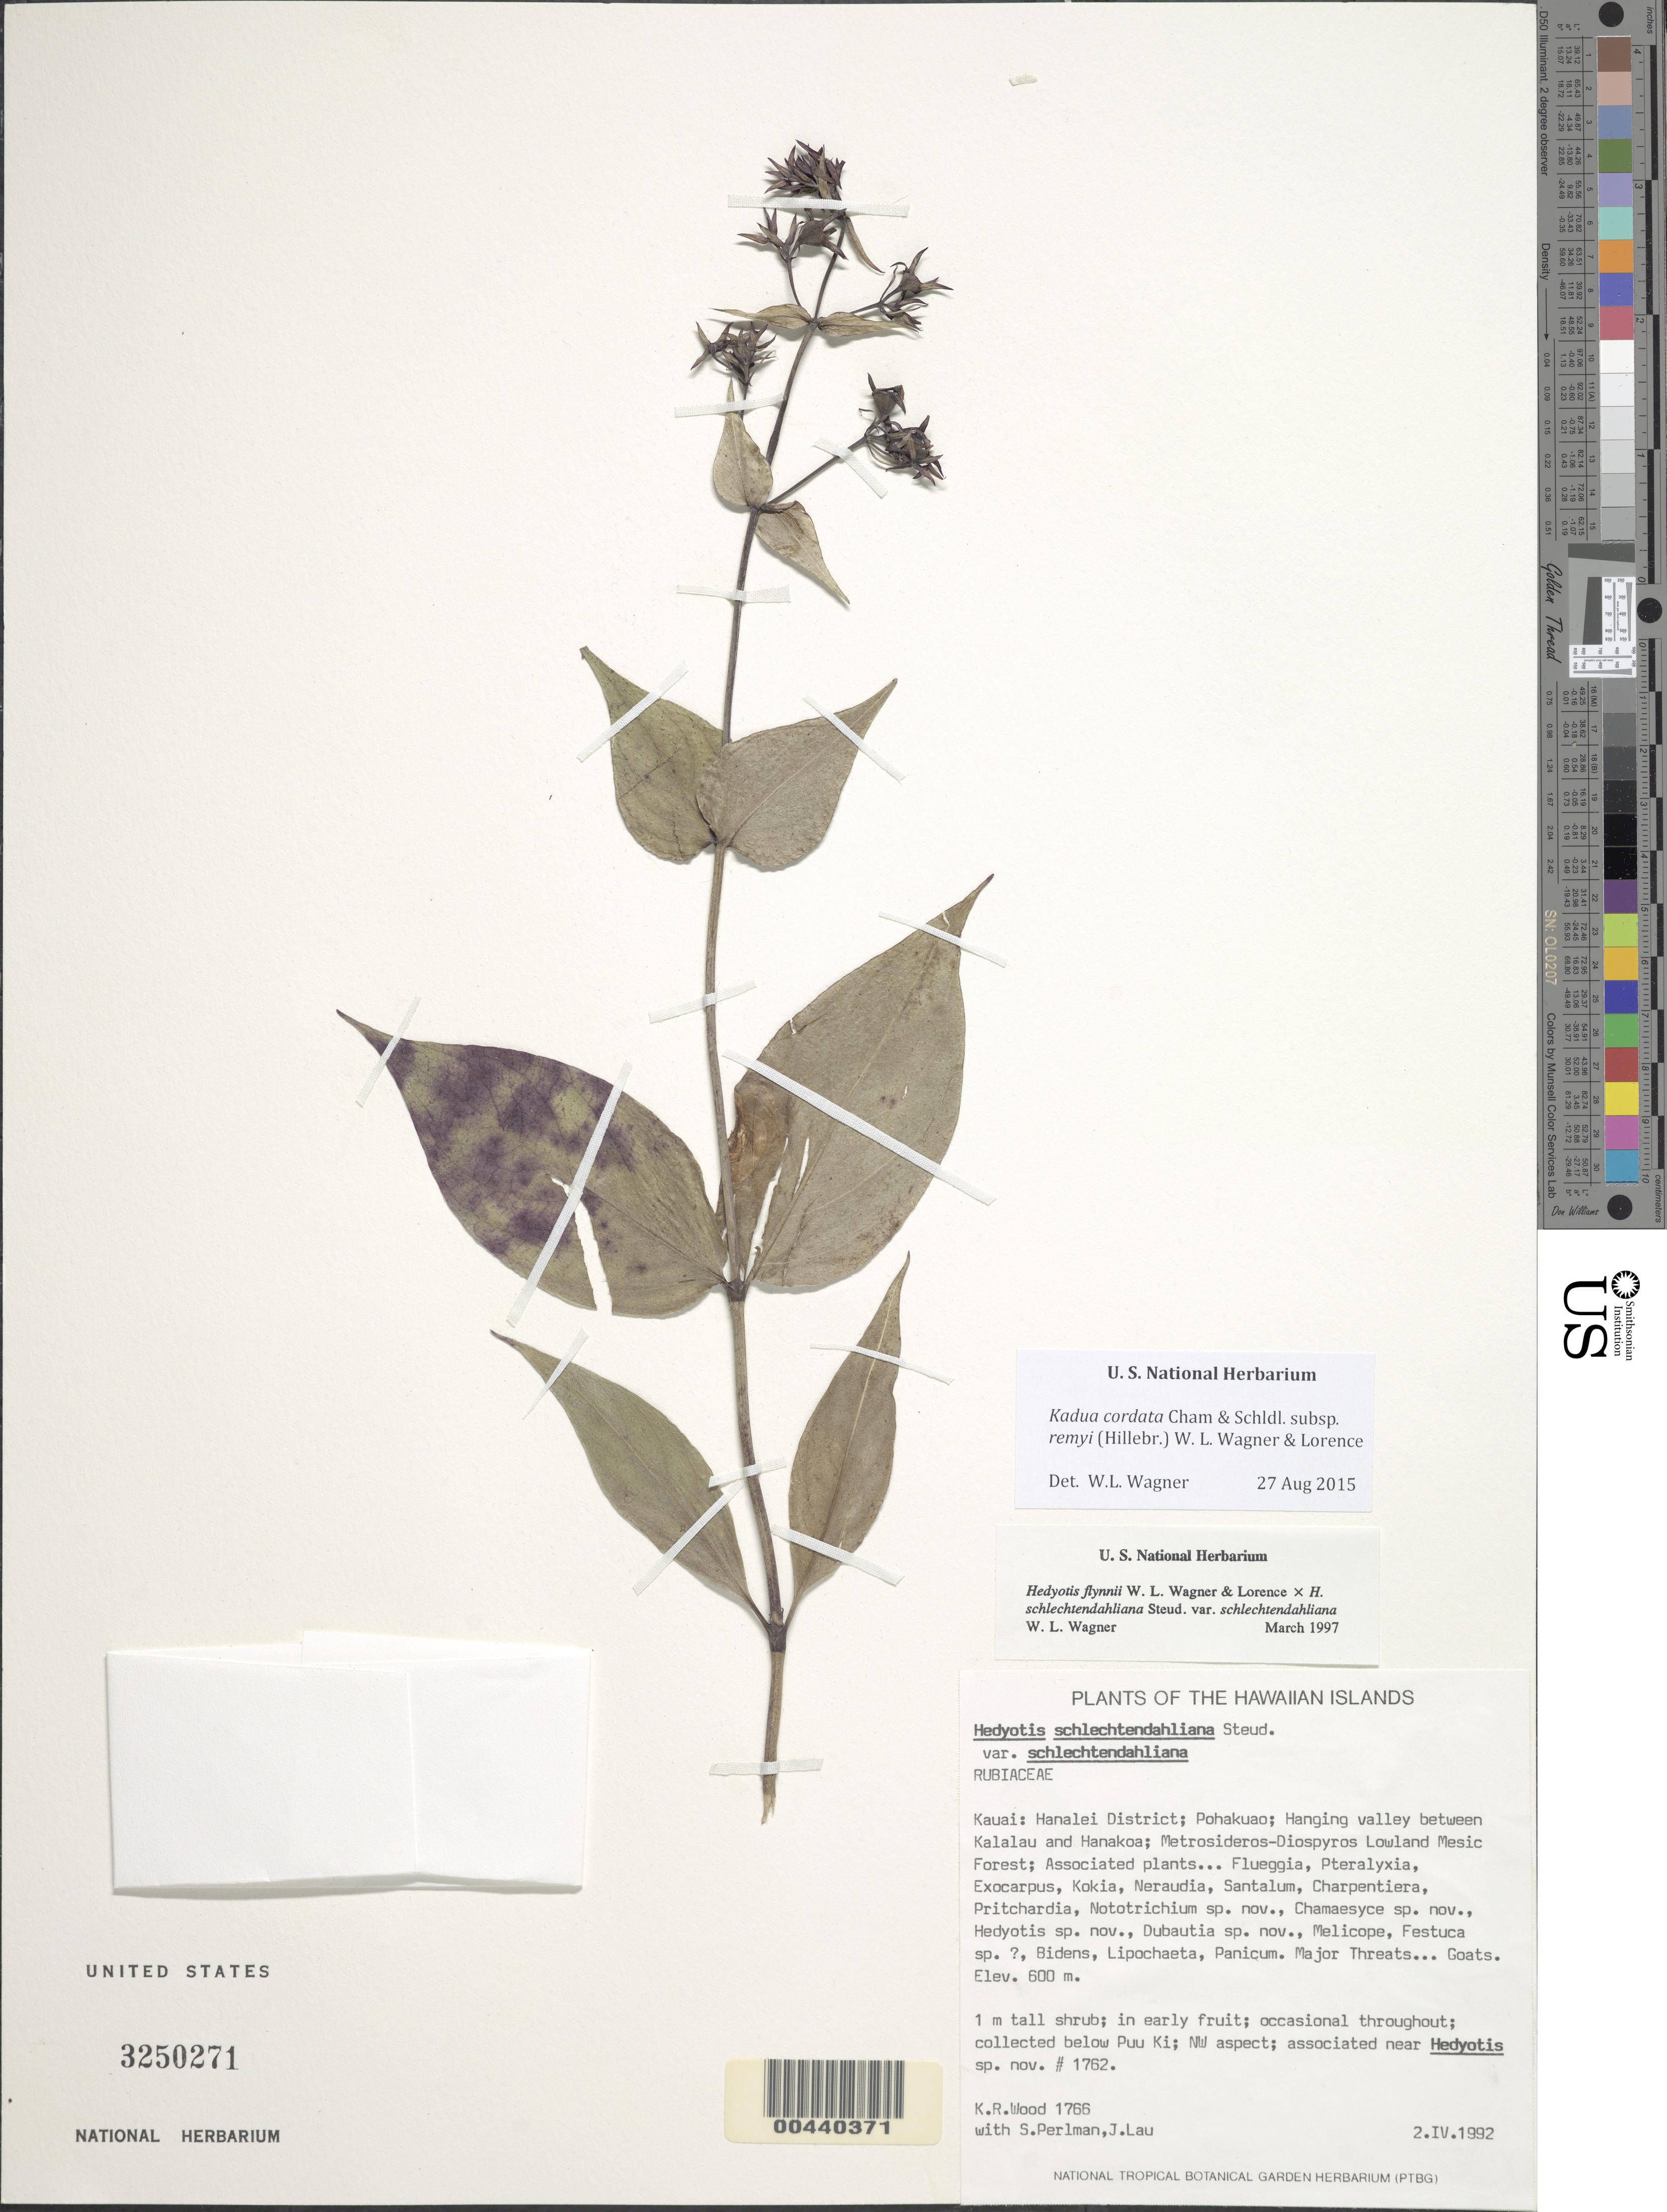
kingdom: Plantae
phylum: Tracheophyta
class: Magnoliopsida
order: Gentianales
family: Rubiaceae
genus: Kadua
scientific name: Kadua flynnii x K. cordata Cham. & Schltdl. subsp. cordata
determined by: Wagner, W. L., (BOT), Smithsonian Institution - National Museum of Natural History (UNITED STATES)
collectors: K. R. Wood, S. P. Perlman & J. Lau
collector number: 1766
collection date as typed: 2 Apr 1992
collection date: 1992-04-02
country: United States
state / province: Hawaii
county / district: Kauai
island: Kaua'i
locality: Hanalei District; Pohakuao; Hanging valley between Kalalau and Hanakoa; below Puu Ki; NW aspect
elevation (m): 600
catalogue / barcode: US 3250271